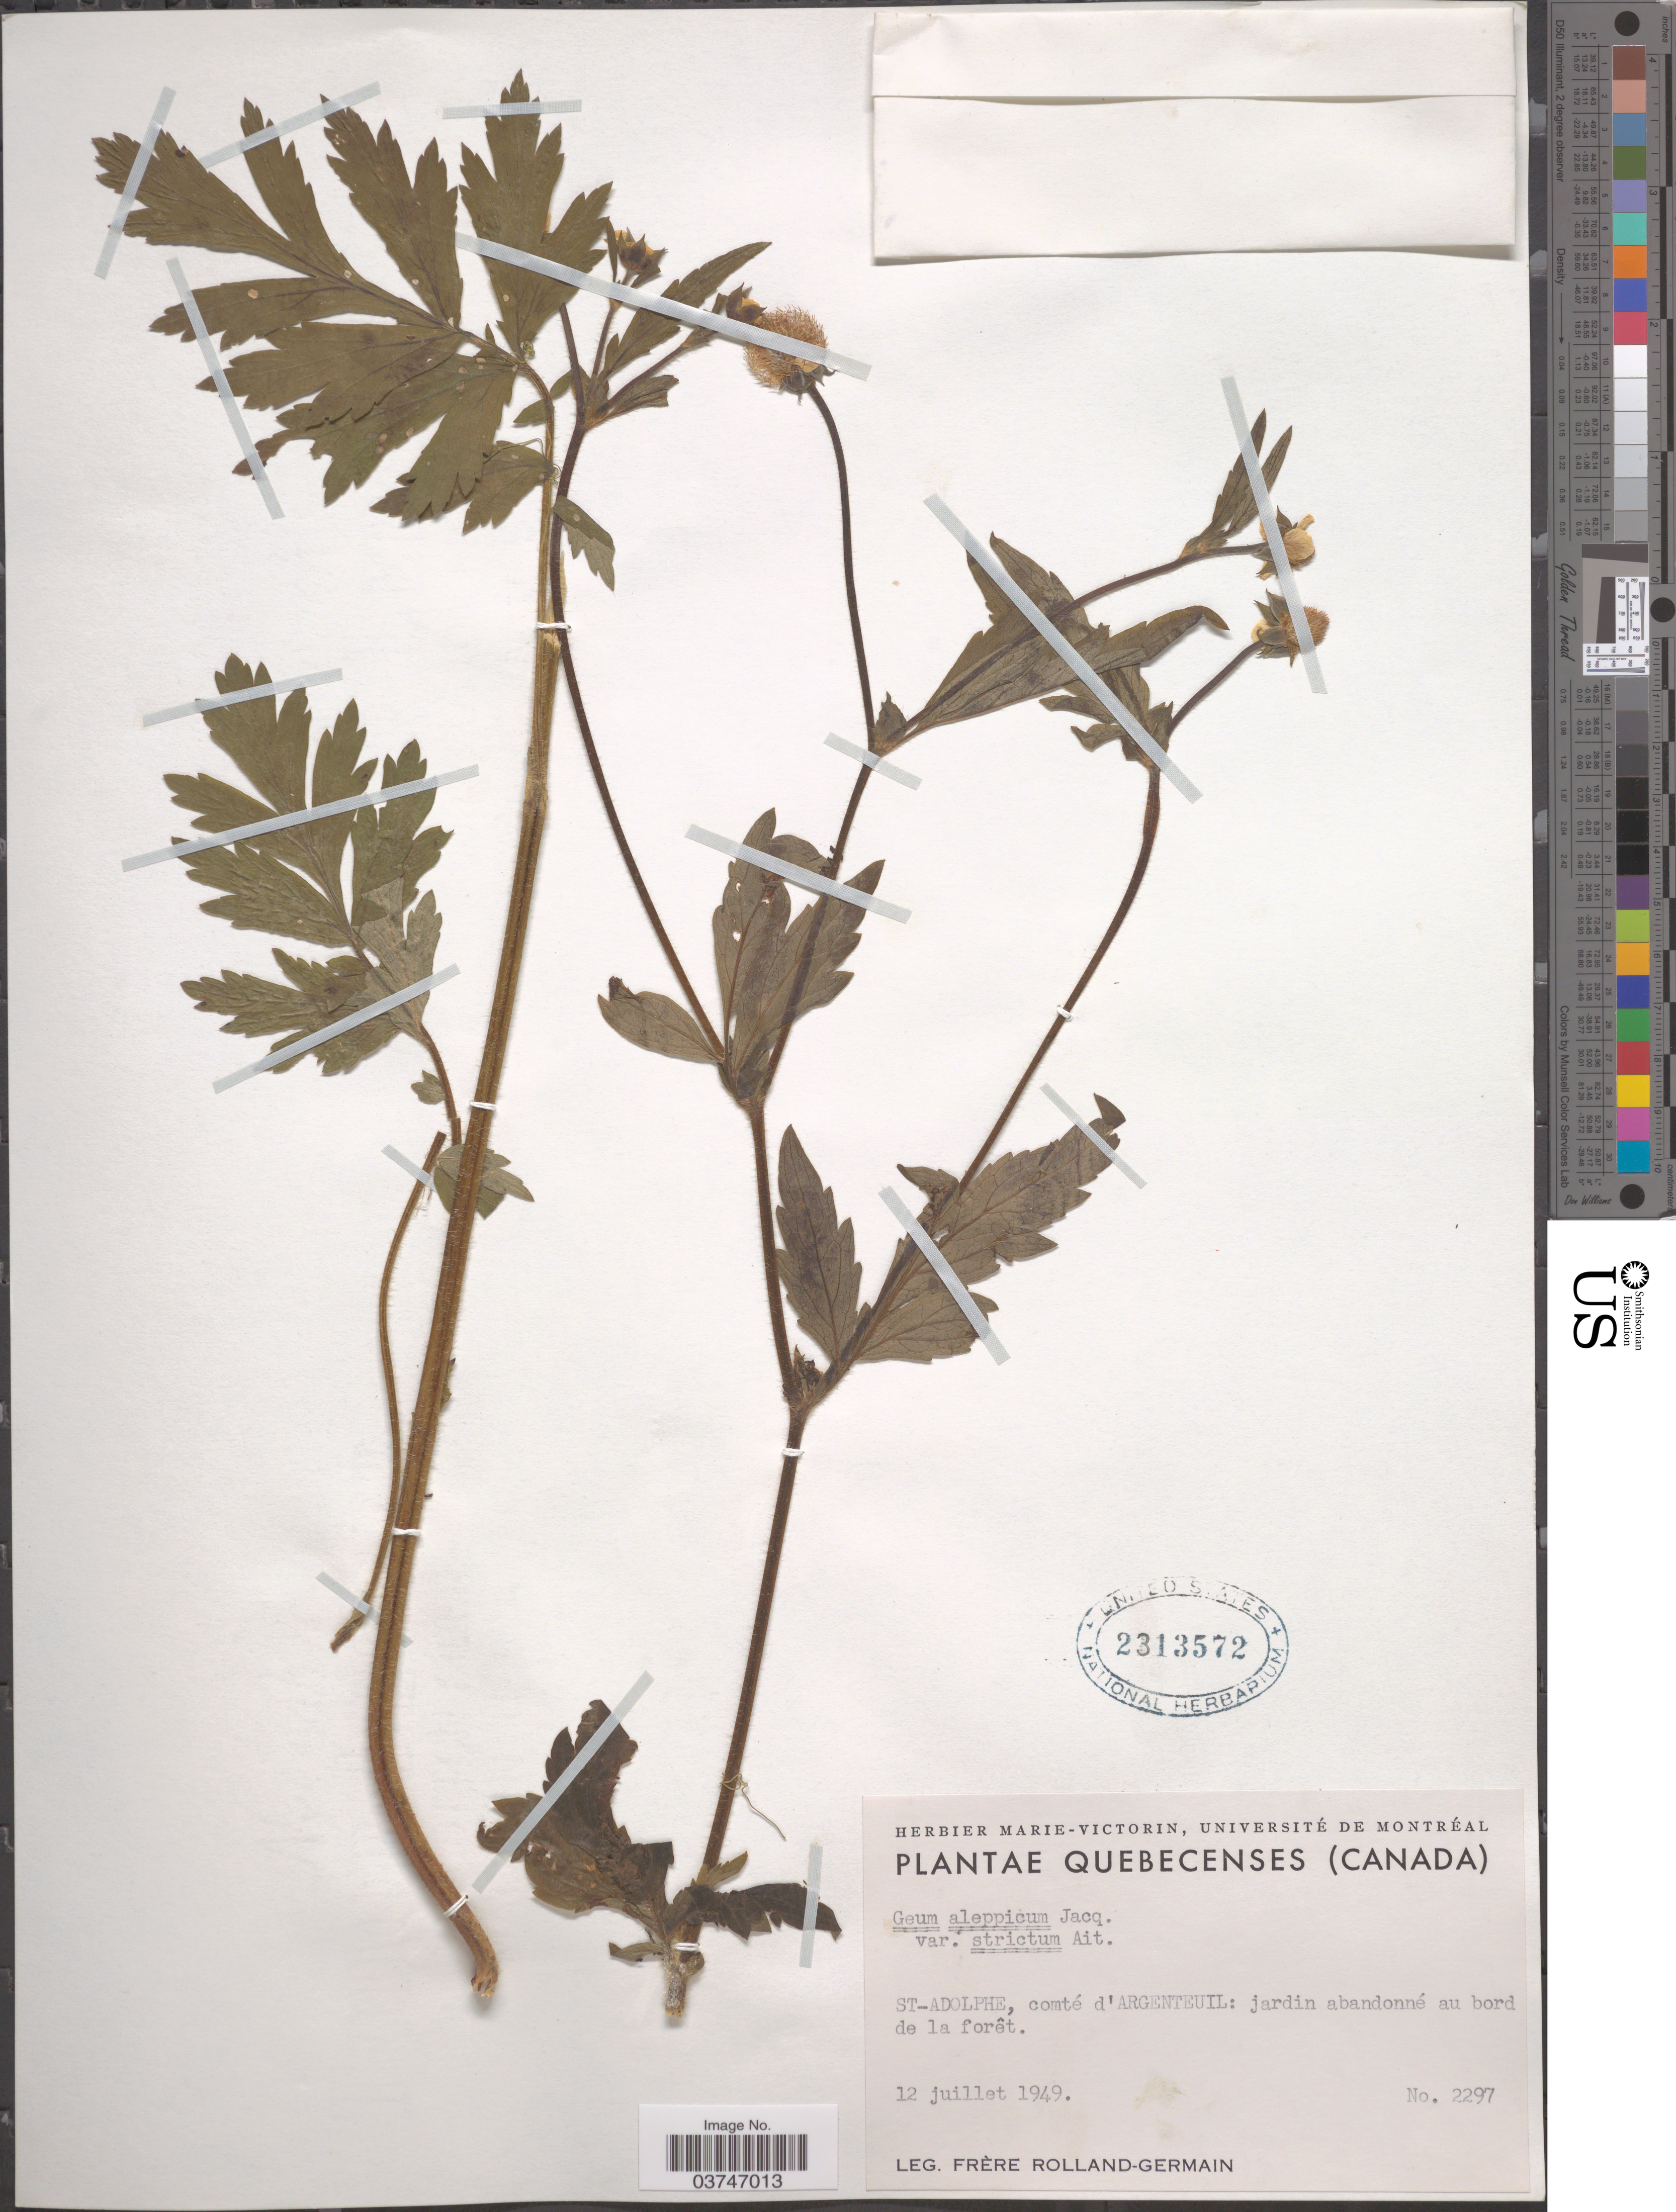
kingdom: Plantae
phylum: Tracheophyta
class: Magnoliopsida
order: Rosales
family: Rosaceae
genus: Geum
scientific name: Geum aleppicum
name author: Jacq.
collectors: Rolland-Germain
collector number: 2297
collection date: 1949-07-12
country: Canada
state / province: Quebec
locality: St-Adolphe, comté d'Argenteuil: jardin abondonné au bord de la forêt.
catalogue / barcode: US 2313572